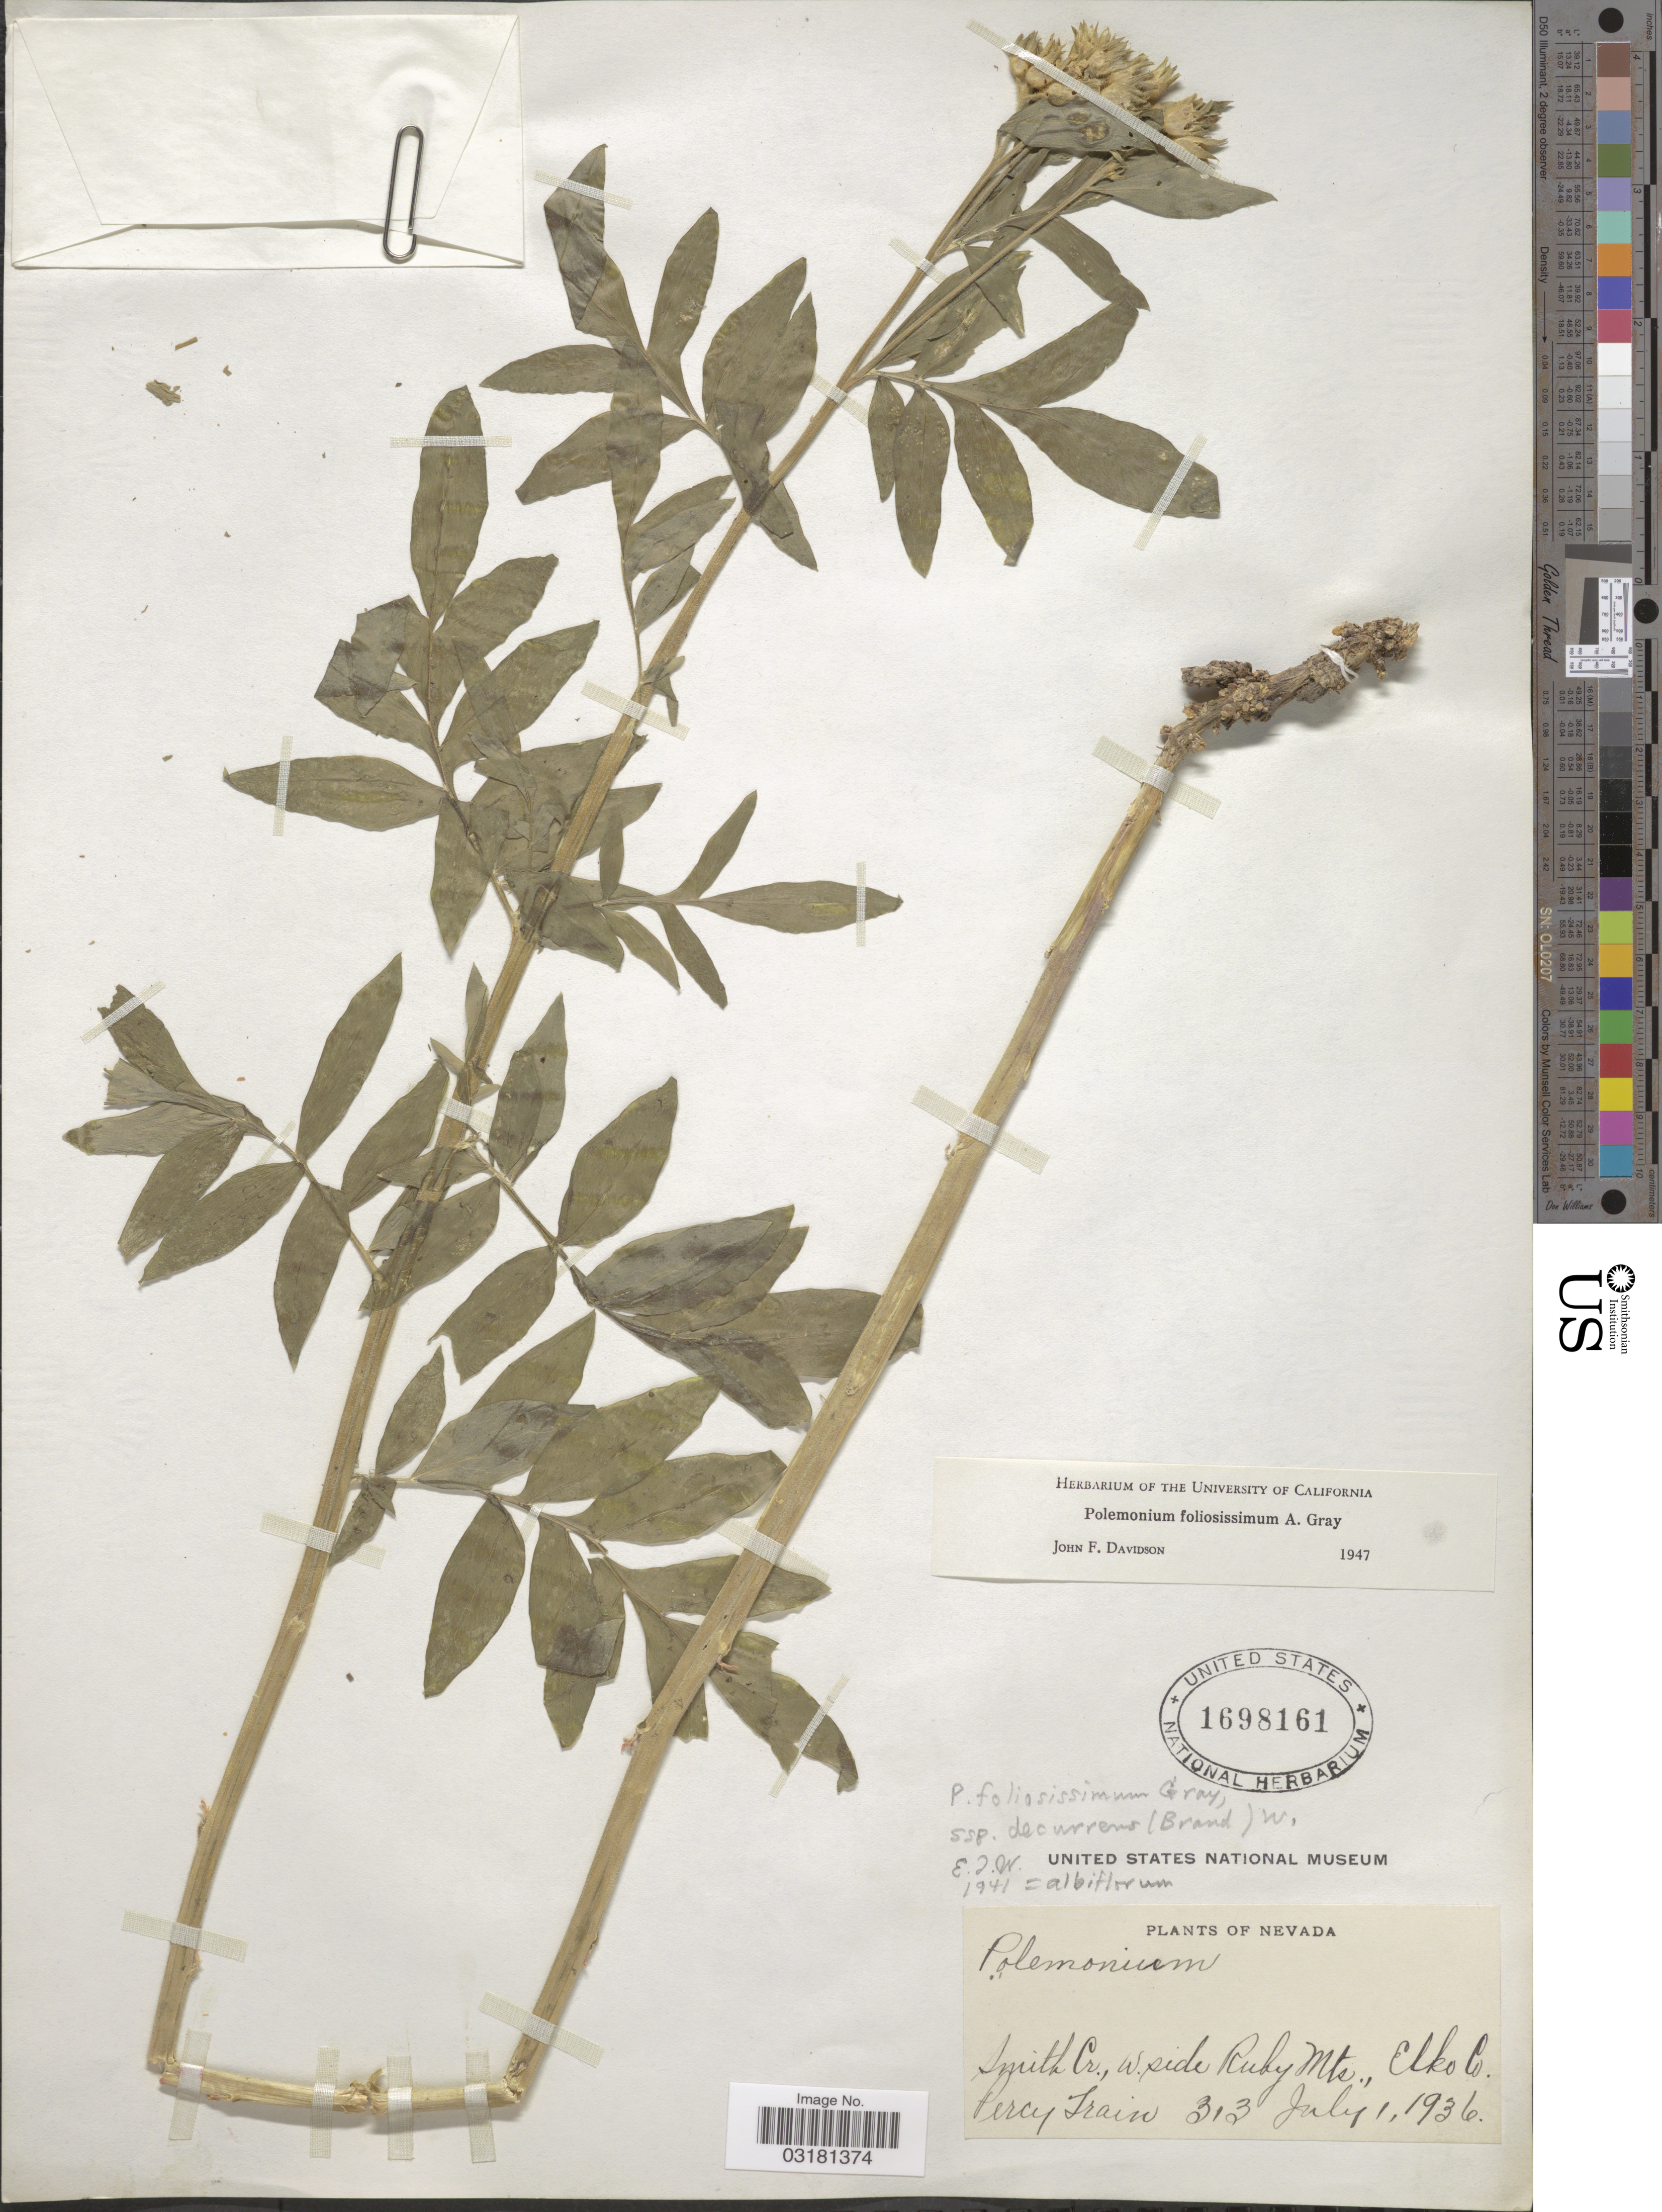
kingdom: Plantae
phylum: Tracheophyta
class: Magnoliopsida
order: Ericales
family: Polemoniaceae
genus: Polemonium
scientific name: Polemonium foliosissimum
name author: A. Gray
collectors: P. Train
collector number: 313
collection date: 1936-07-01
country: United States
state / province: Nevada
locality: Smith Cr., w. side Ruby Mts., Elko Co.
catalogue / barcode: US 1698161